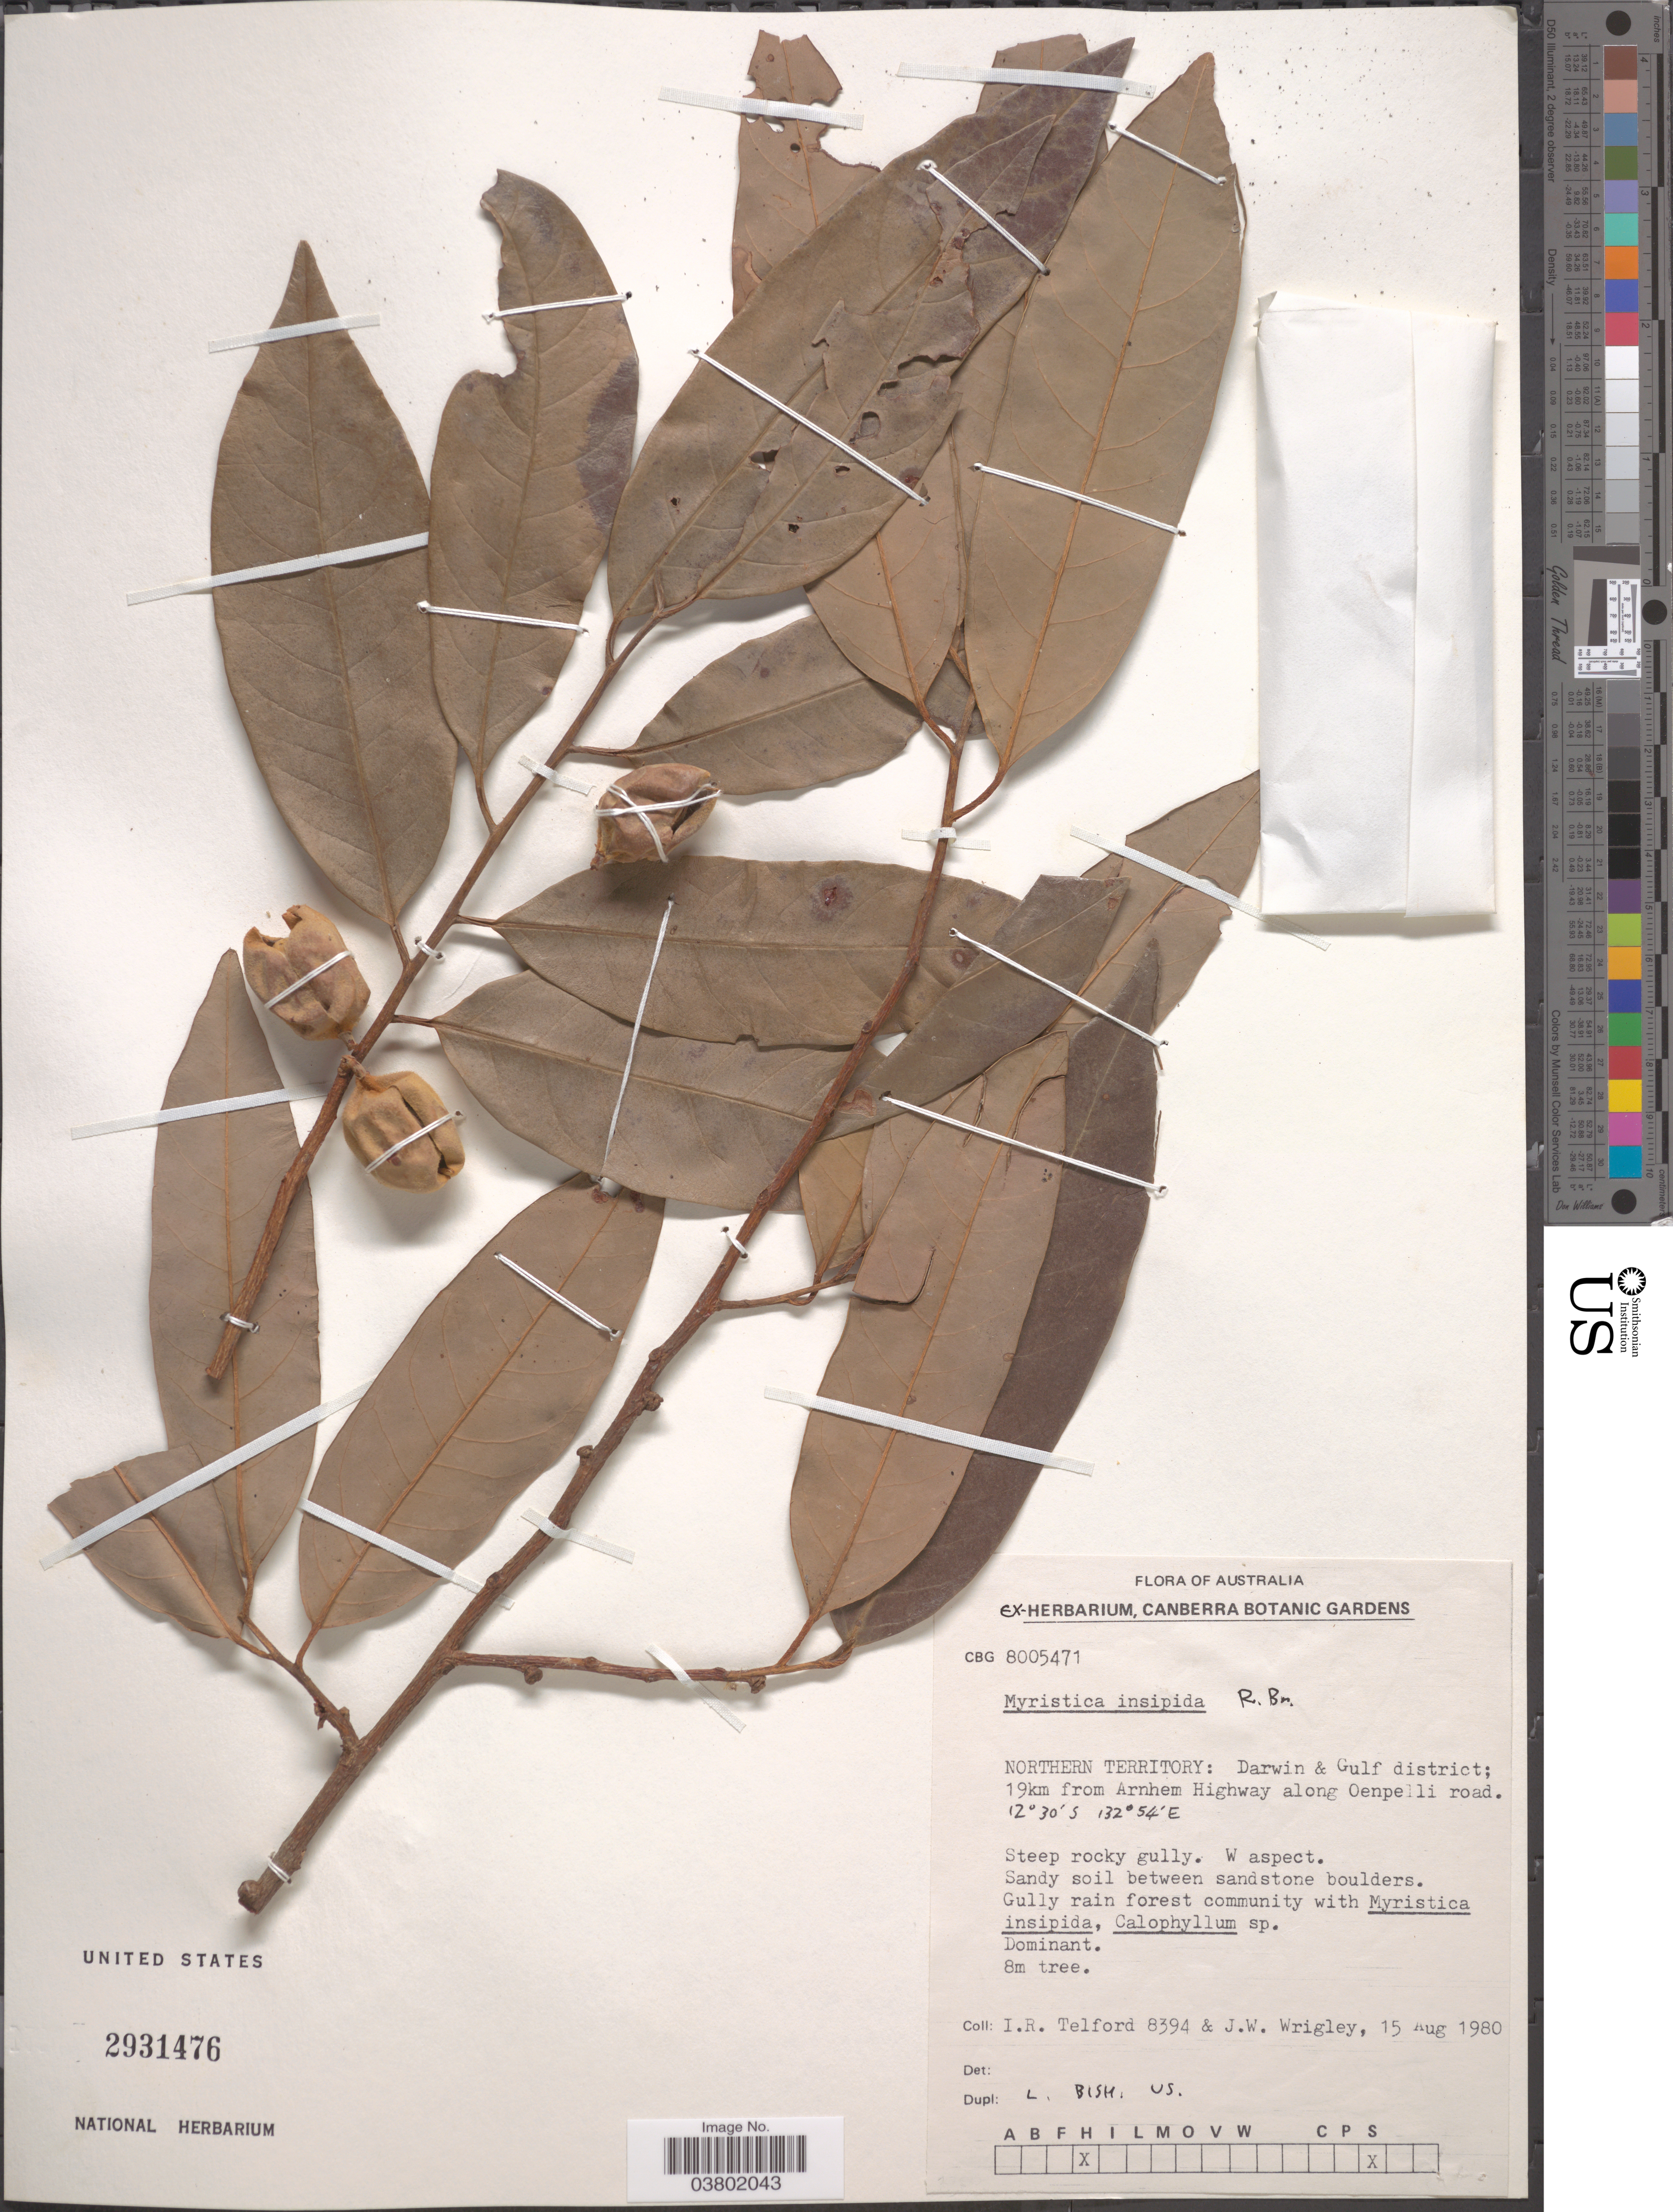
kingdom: Plantae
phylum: Tracheophyta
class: Magnoliopsida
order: Magnoliales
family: Myristicaceae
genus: Myristica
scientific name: Myristica insipidia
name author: R. Br.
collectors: I. R. Telford & J. Wrigley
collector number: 8394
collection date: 1980-08-15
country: Australia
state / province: Northern Territory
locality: Darwin & Gulf district; 19km from Arnhem Highway along Oenpelli road.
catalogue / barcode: US 2931476